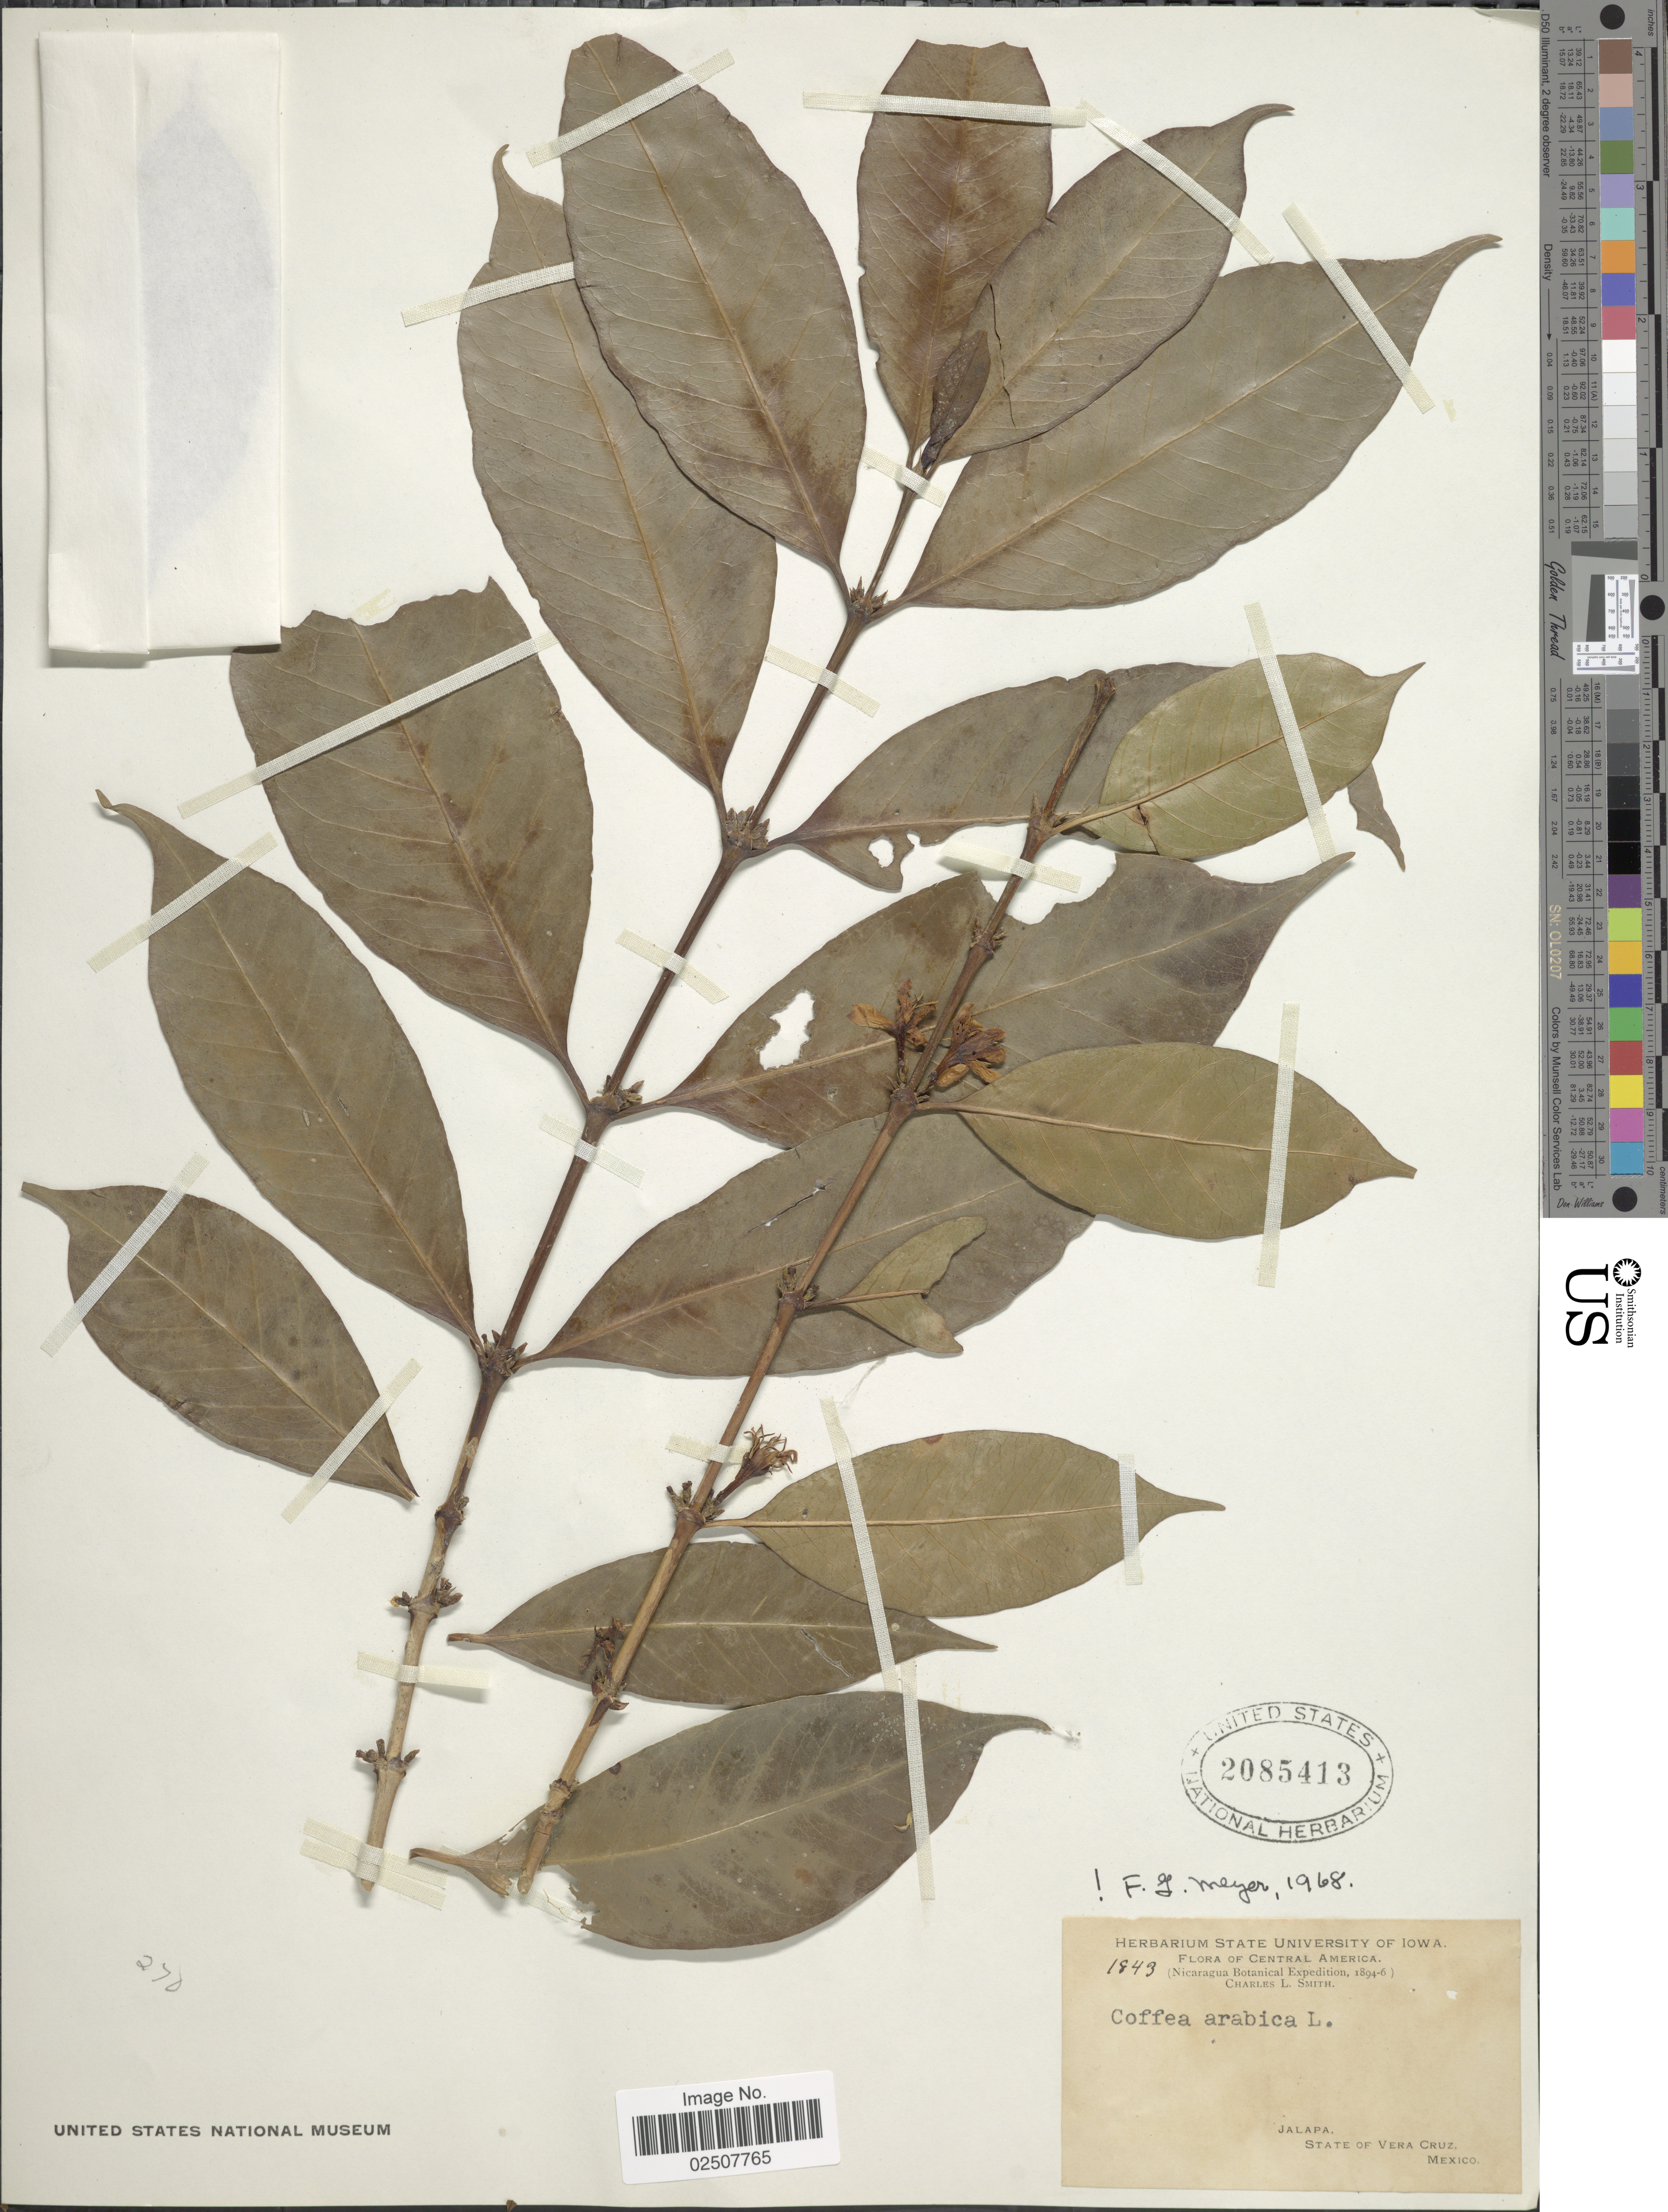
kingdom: Plantae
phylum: Tracheophyta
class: Magnoliopsida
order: Gentianales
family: Rubiaceae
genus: Coffea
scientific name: Coffea arabica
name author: L.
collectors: C. L. Smith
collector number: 1843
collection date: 1894/1896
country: Mexico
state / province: Veracruz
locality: Jalapa, State of Vera Cruz. Central America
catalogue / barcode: US 2085413